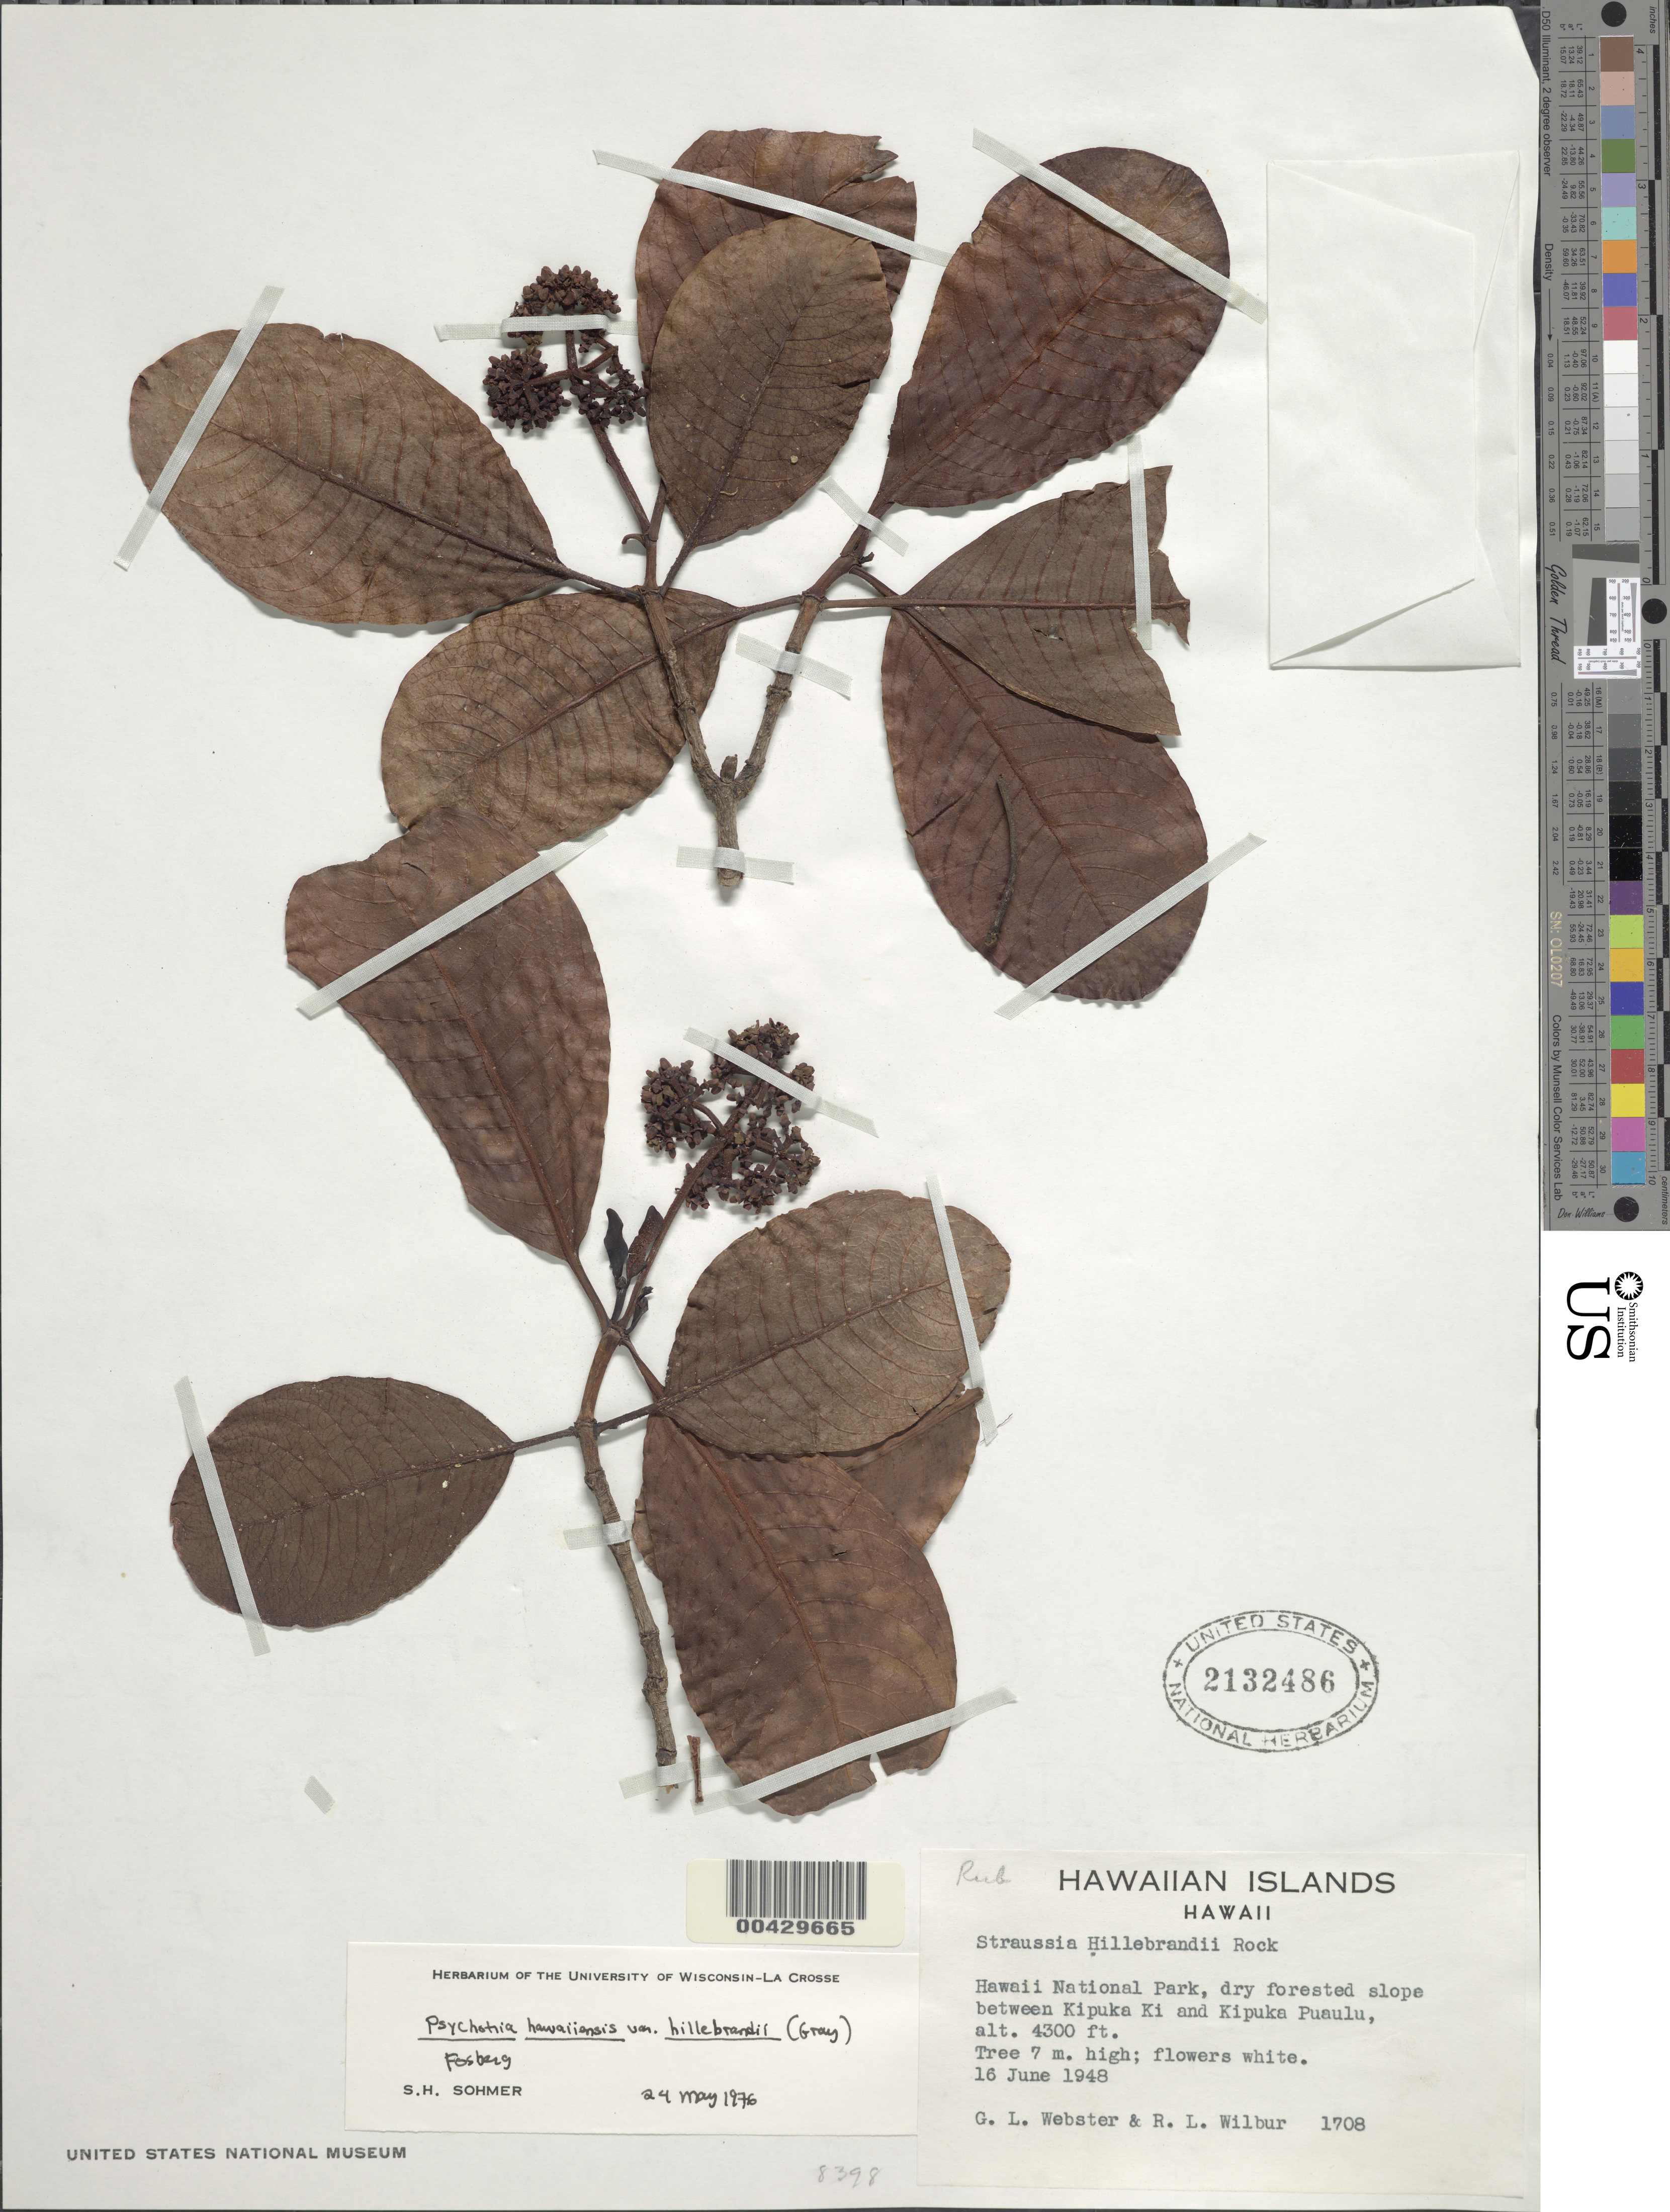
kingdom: Plantae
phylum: Tracheophyta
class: Magnoliopsida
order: Gentianales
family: Rubiaceae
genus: Psychotria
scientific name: Psychotria hawaiiensis var. hillebrandii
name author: (A. Gray) Fosberg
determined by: Sohmer, S. H.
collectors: G. L. Webster & R. L. Wilbur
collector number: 1708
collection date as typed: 16 Jun 1948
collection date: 1948-06-16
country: United States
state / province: Hawaii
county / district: Hawaii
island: Hawaii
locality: Hawaii National Park, dry forested slope Between Kipuka KI And Kipuka Puaulu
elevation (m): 1311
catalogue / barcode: US 2132486